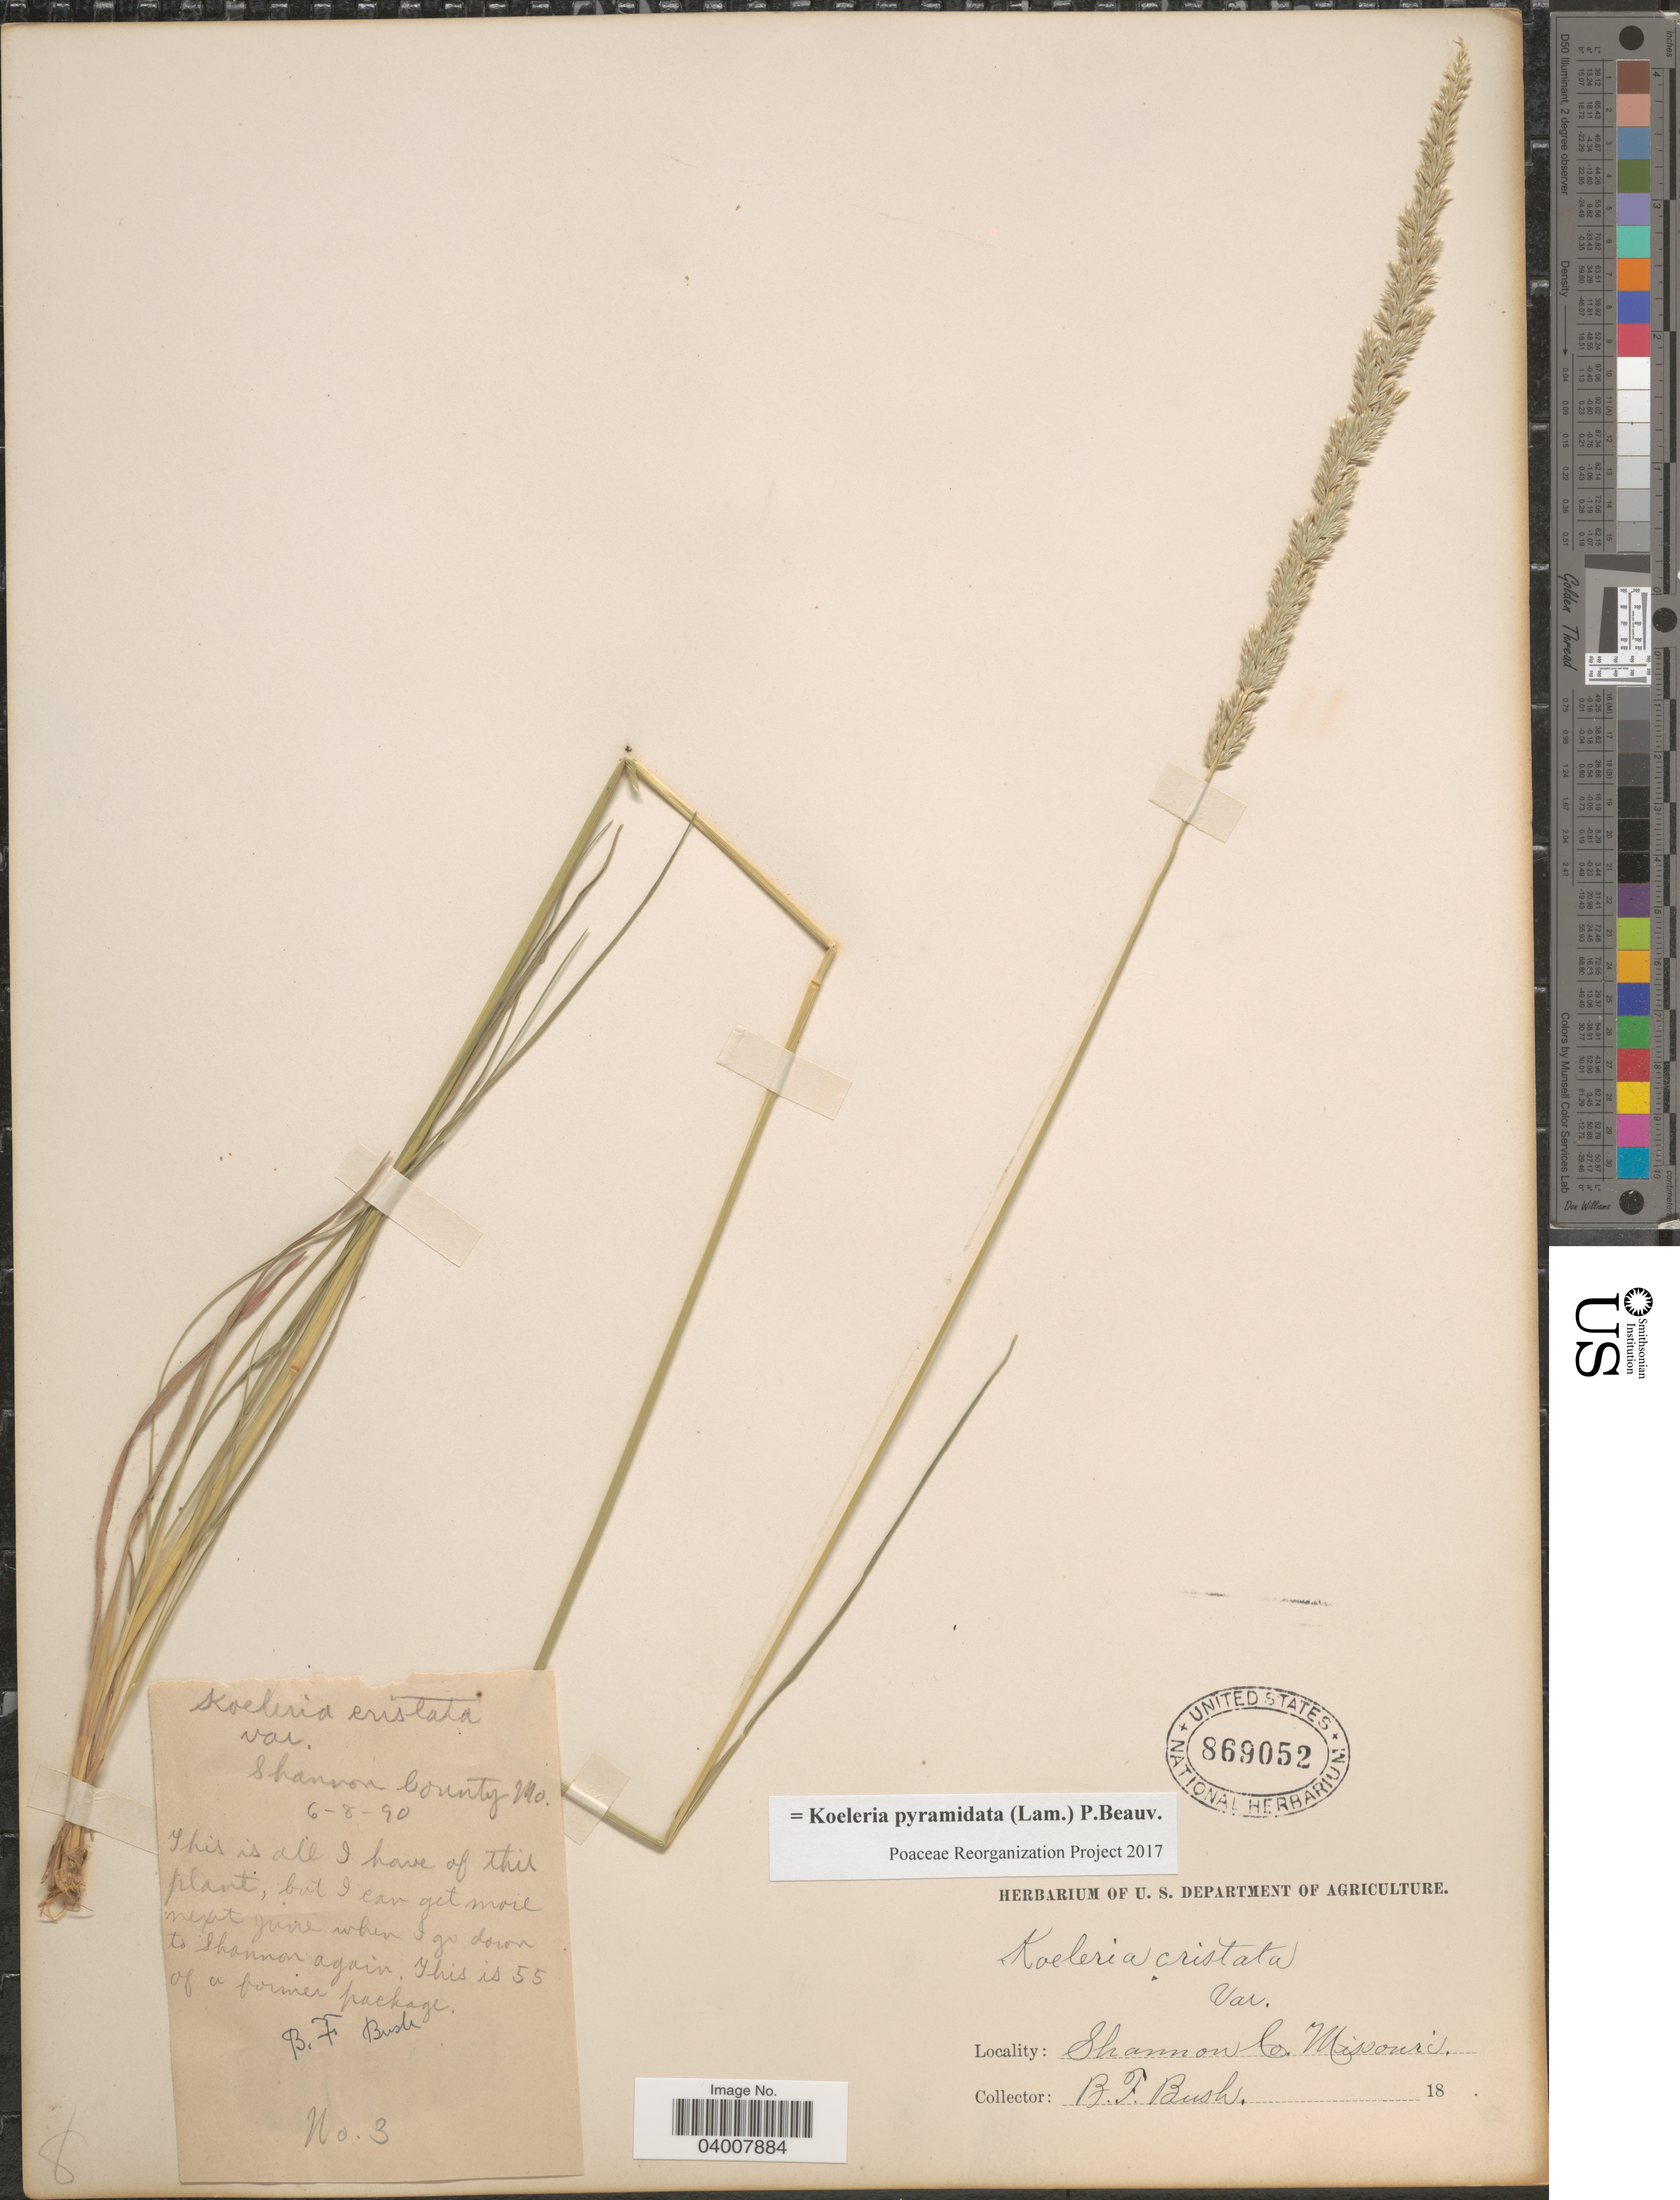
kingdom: Plantae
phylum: Tracheophyta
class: Liliopsida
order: Poales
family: Poaceae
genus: Koeleria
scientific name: Koeleria pyramidata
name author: (Lam.) P. Beauv.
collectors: B. F. Bush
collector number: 3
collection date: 1890-06-08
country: United States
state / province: Missouri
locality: Shannon County.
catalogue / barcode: US 869052